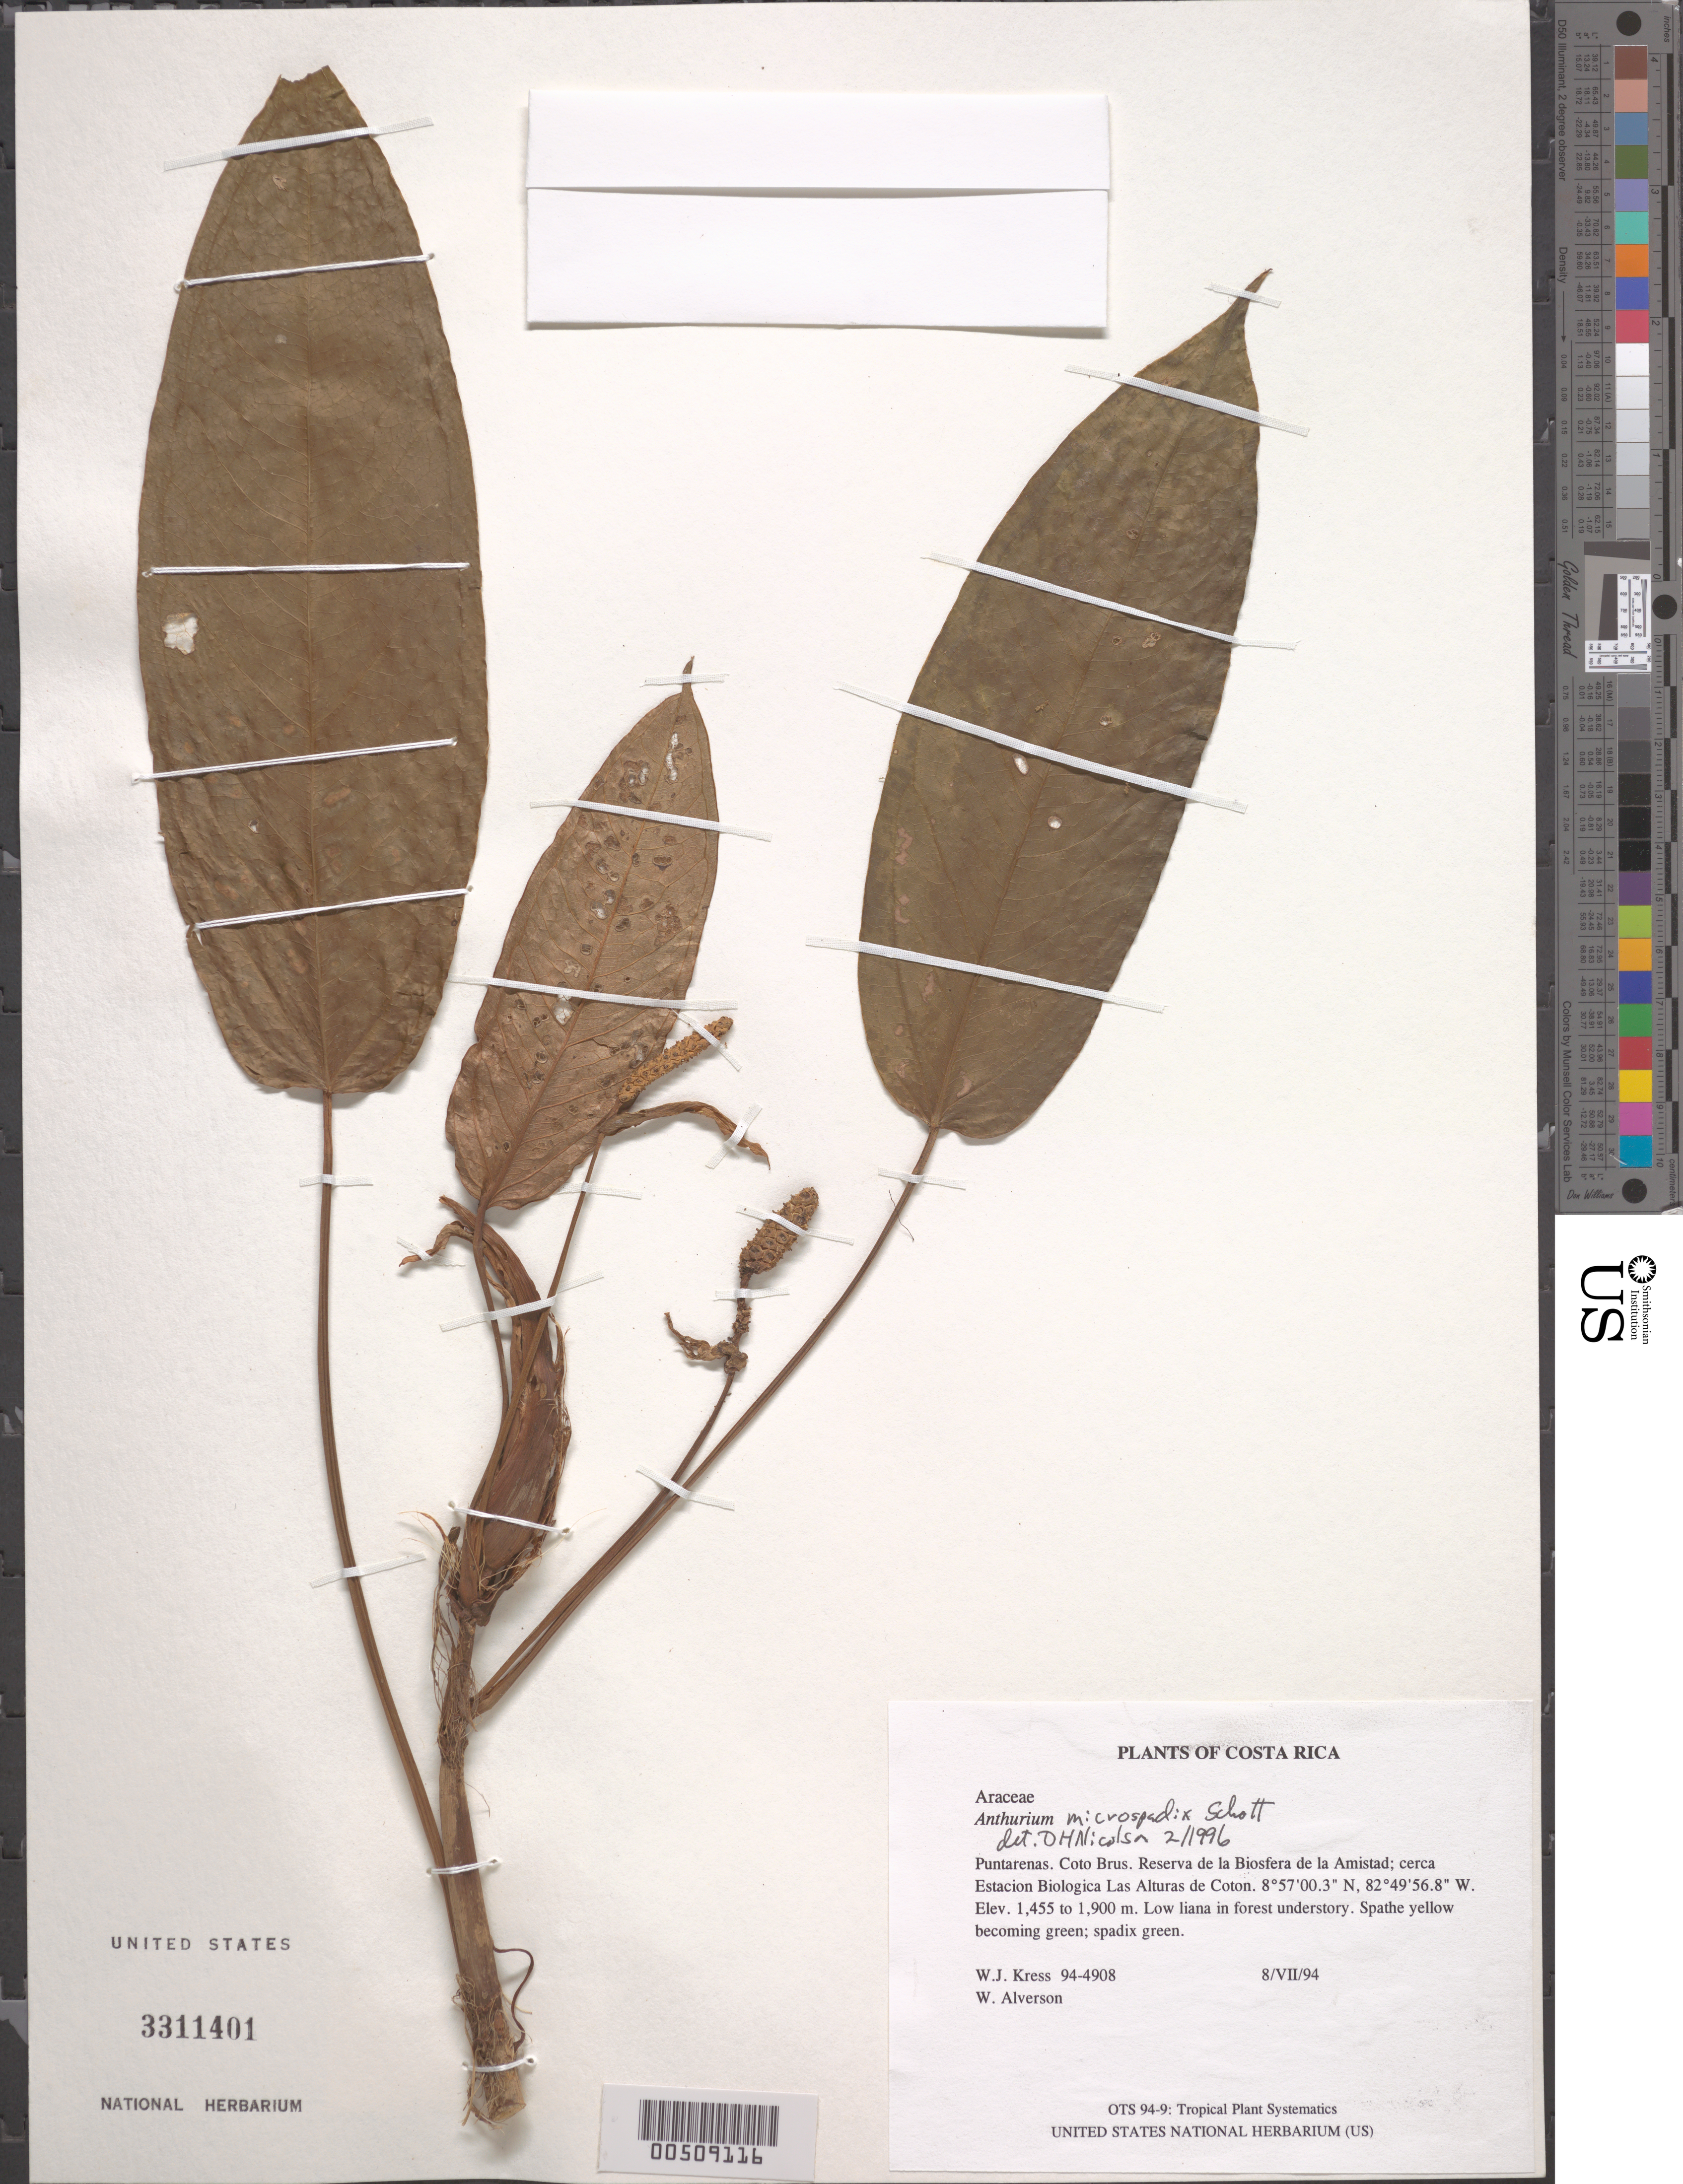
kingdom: Plantae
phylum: Tracheophyta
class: Liliopsida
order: Alismatales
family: Araceae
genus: Anthurium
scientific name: Anthurium microspadix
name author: Schott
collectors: W. J. Kress & W. S. Alverson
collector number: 94-4908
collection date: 1994-07-08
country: Costa Rica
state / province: Puntarenas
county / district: Coto Brus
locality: Reserva de la Biosfera de la Amistad; cerca Estacion Biologica Las Alturas de Coton.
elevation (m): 1455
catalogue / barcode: US 3311401